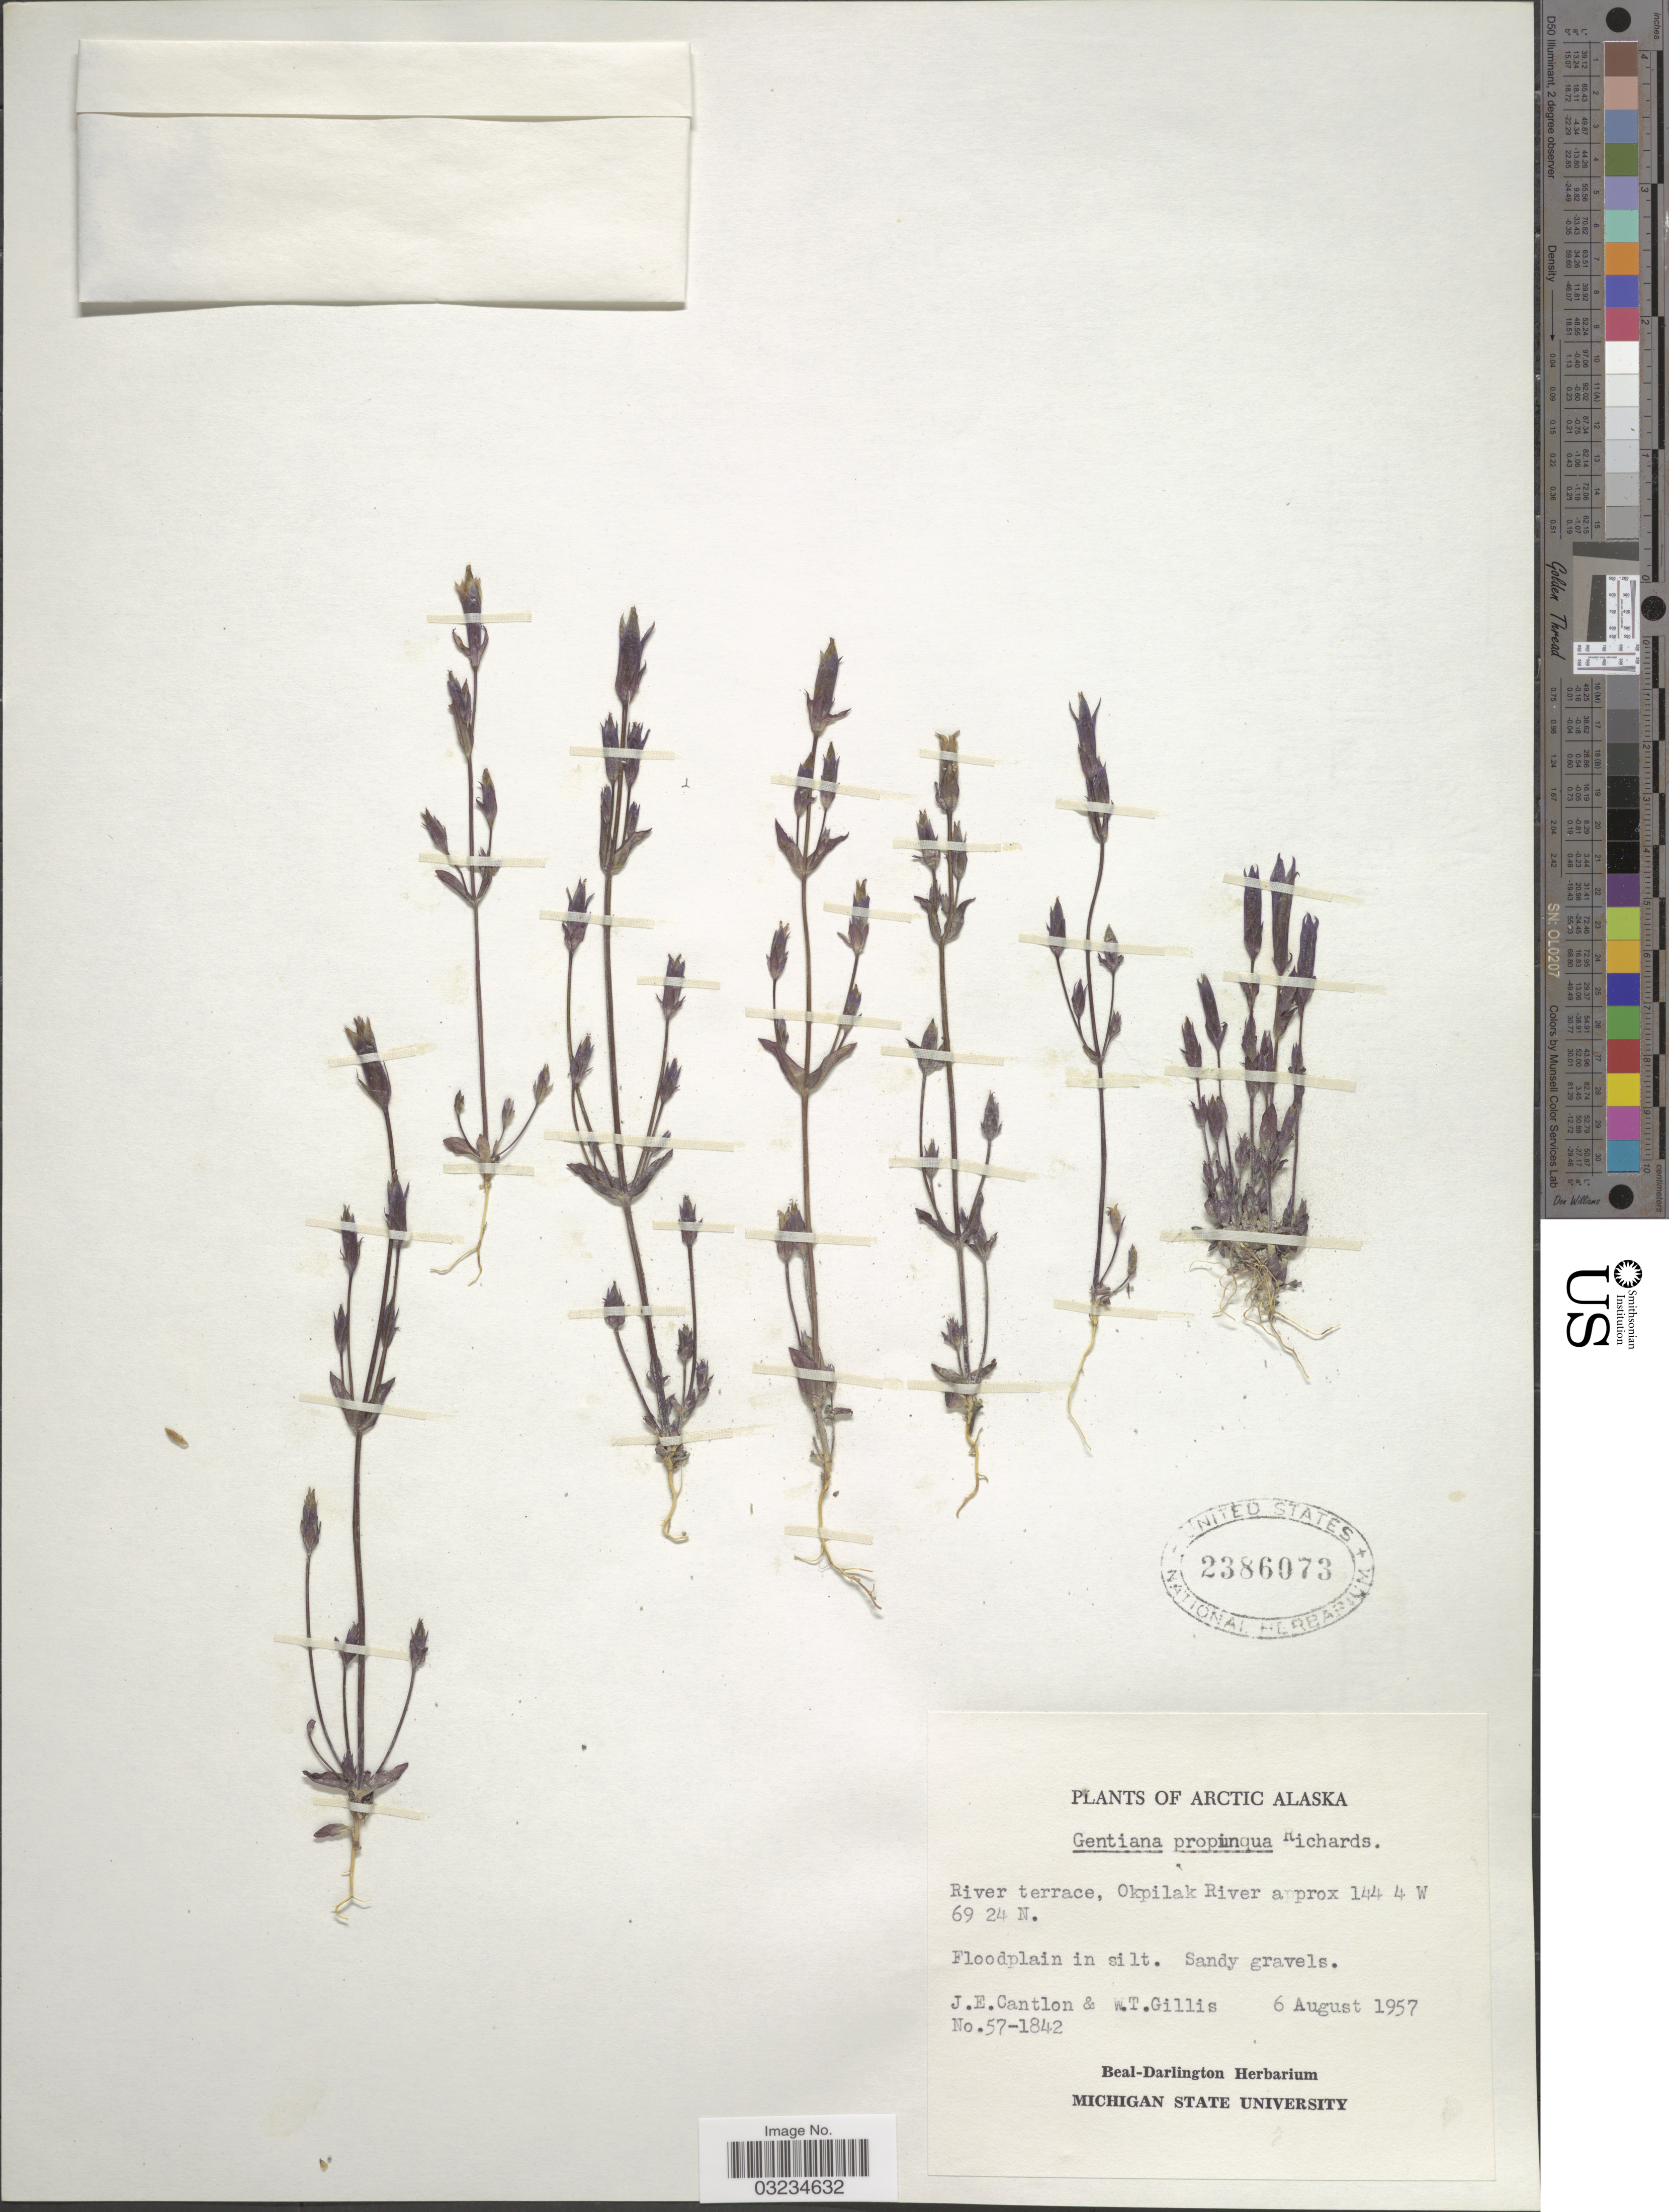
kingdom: Plantae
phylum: Tracheophyta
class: Magnoliopsida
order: Gentianales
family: Gentianaceae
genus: Gentiana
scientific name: Gentiana propinqua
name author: Richards.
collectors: J. Cantlon & W. T. Gillis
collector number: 57-1842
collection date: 1957-08-06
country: United States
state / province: Alaska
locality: Arctic Alaska. River terrace, Okpilak River.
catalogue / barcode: US 2386073